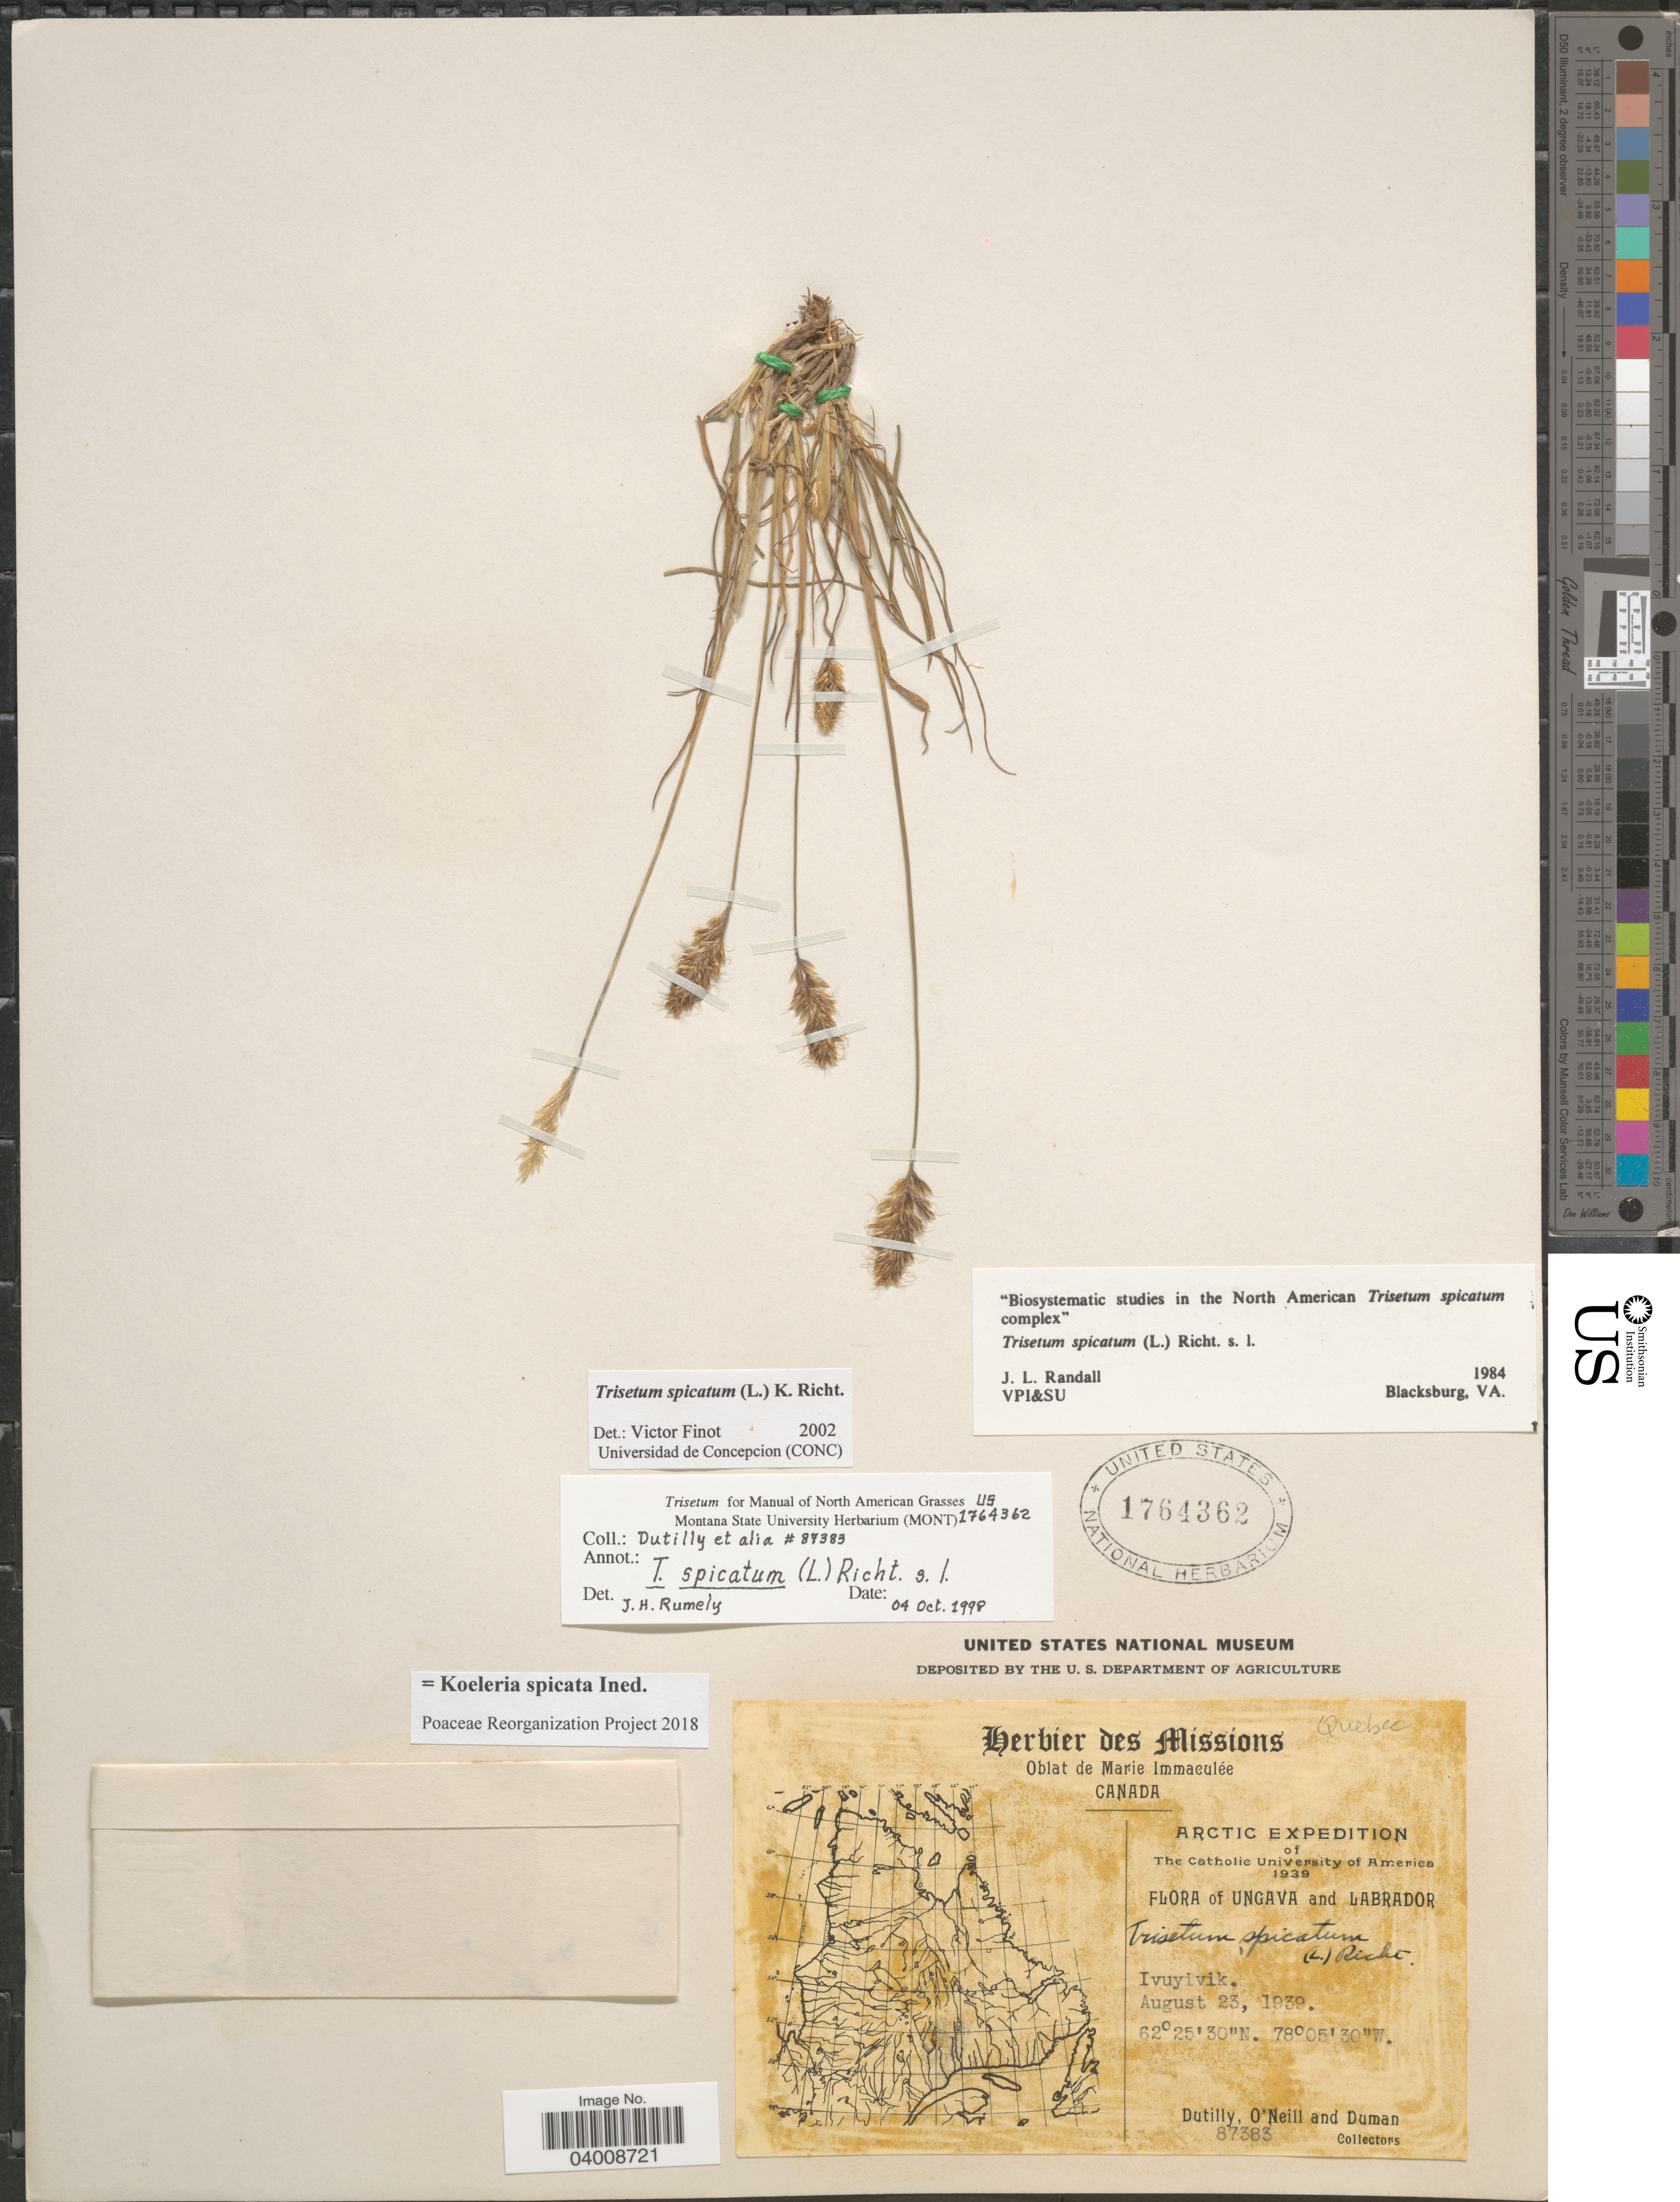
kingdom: Plantae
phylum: Tracheophyta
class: Liliopsida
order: Poales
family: Poaceae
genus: Koeleria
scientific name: Koeleria spicata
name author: (L.) Barberá et al.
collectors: -. Dutilly, -. O'Neill & -. Duman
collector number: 87383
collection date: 1939-08-23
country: Canada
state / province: Quebec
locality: Quebec. Ungava and Labrador. Ivuyivik.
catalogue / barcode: US 1764362